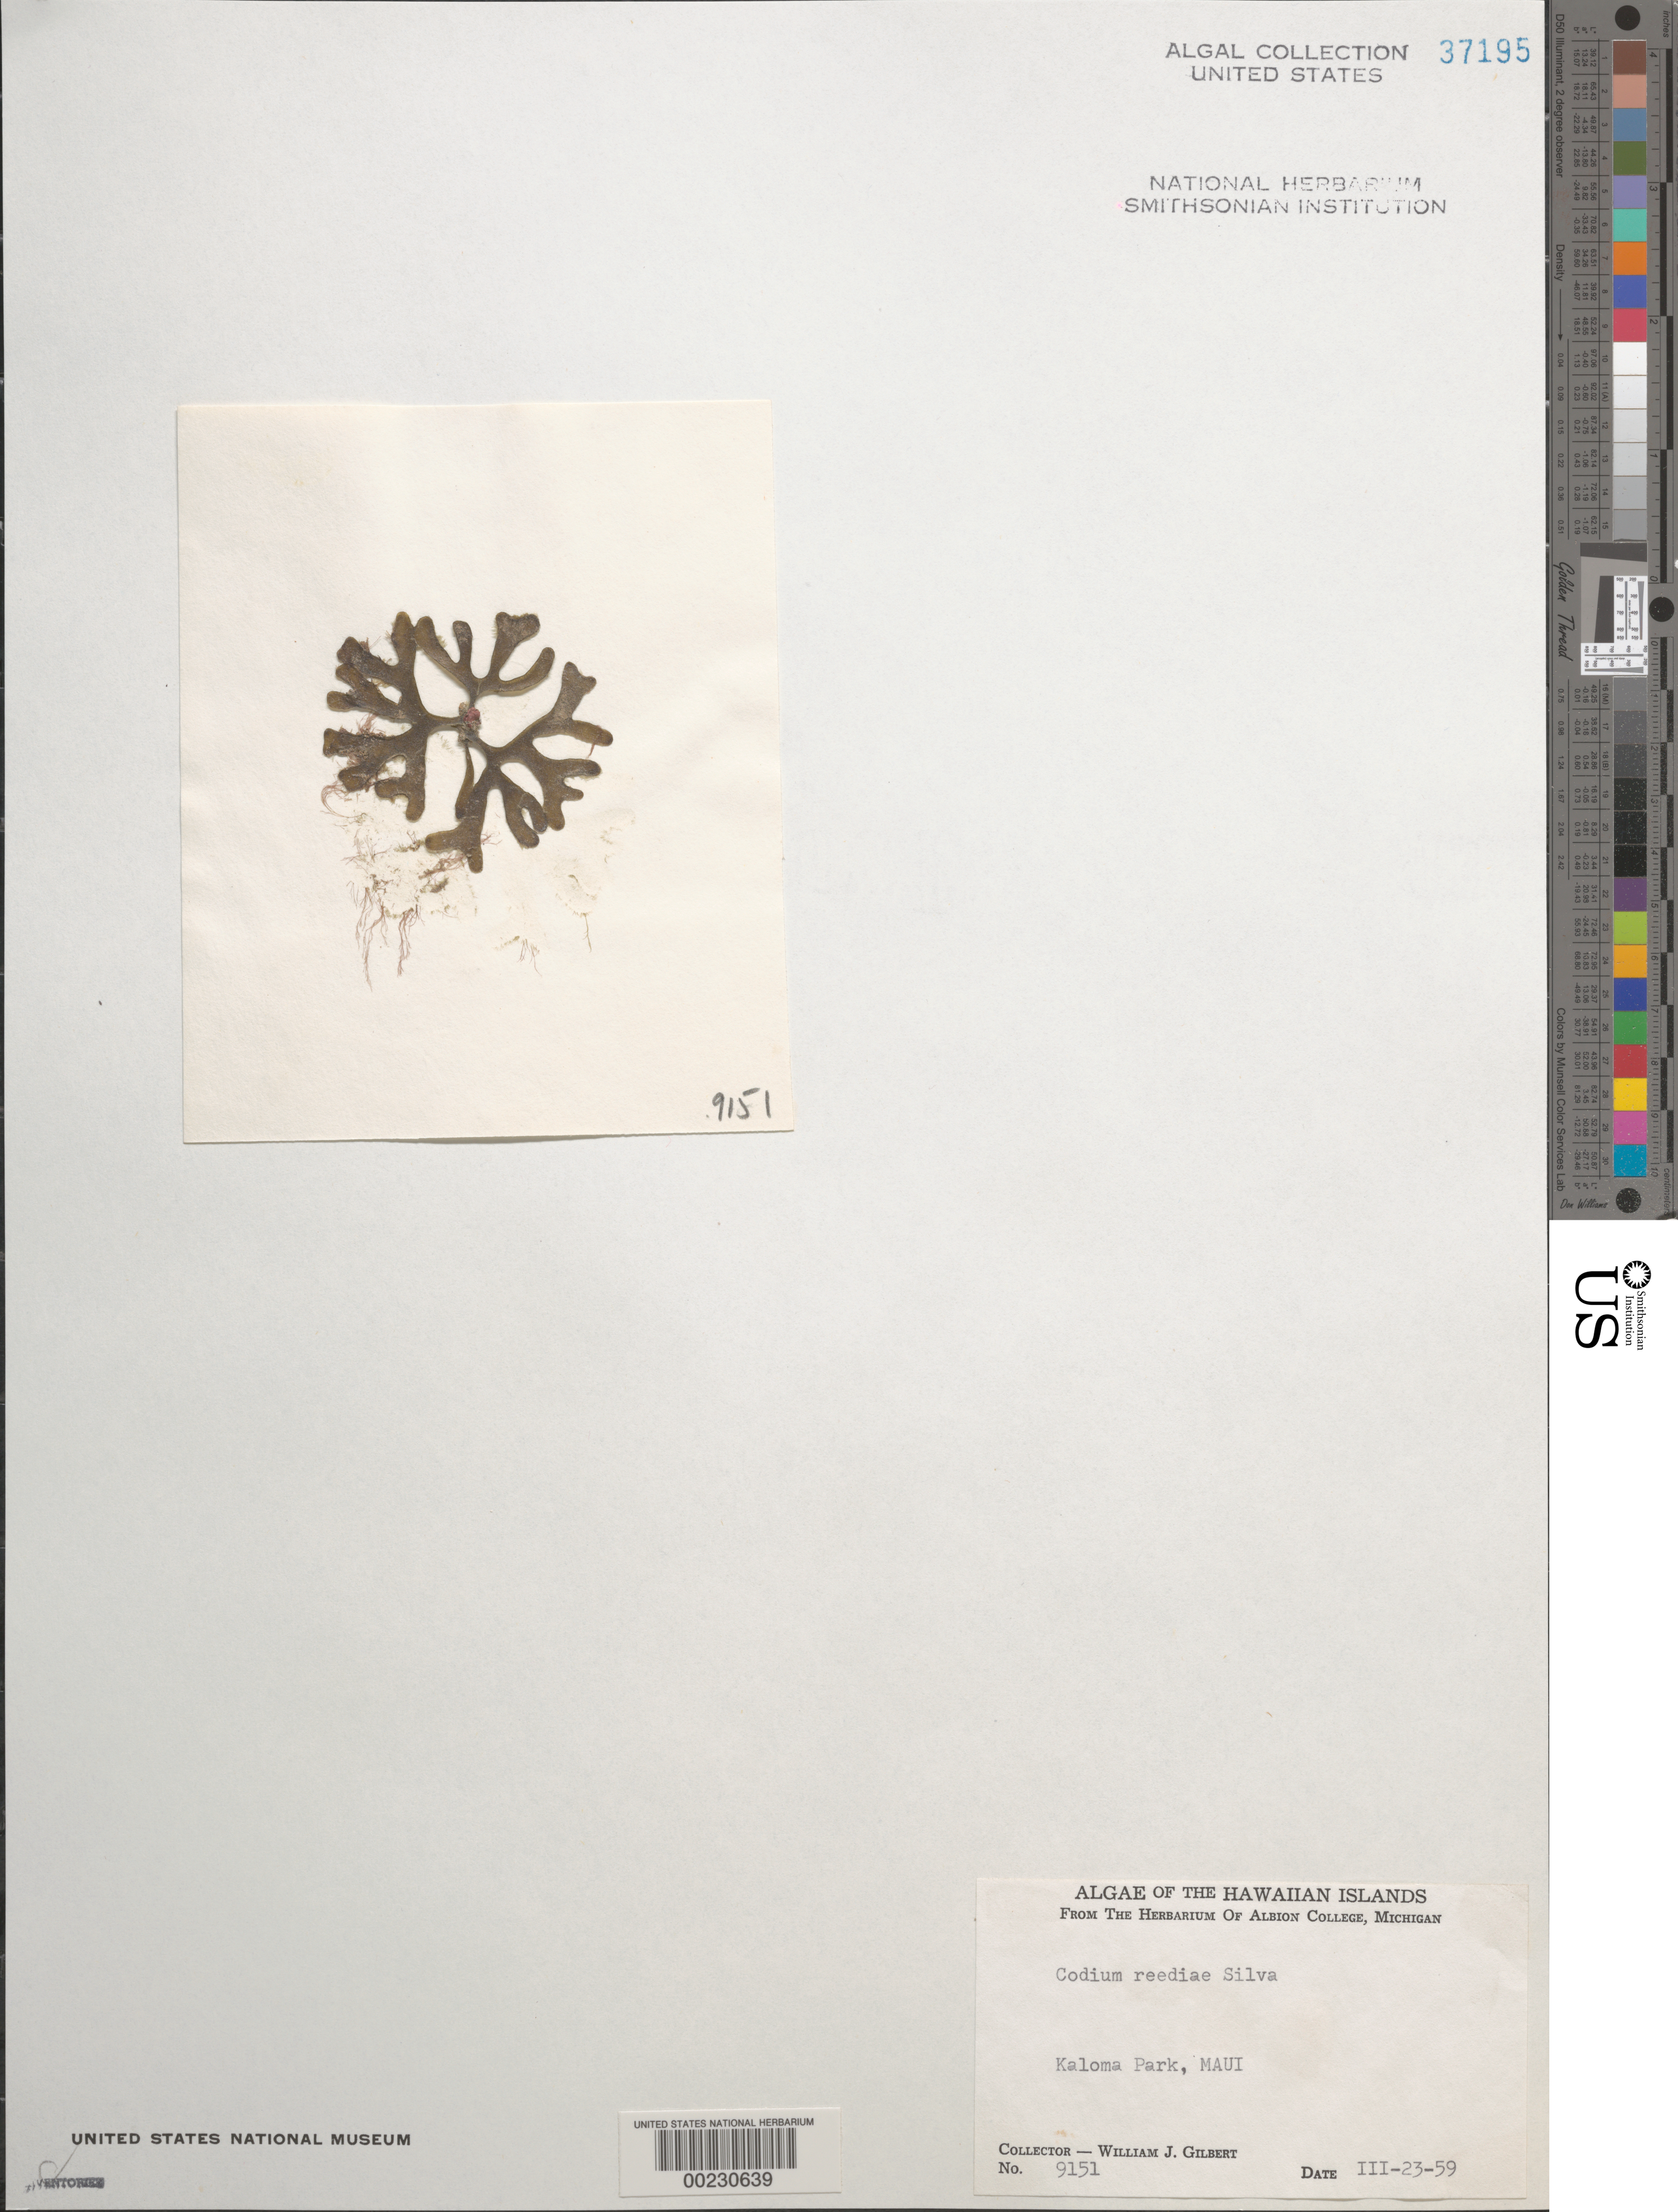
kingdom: Plantae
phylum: Chlorophyta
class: Ulvophyceae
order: Bryopsidales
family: Codiaceae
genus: Codium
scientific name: Codium reediae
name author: P.C. Silva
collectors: W. J. Gilbert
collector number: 9151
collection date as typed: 23 Mar 1959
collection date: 1959-03-23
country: United States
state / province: Hawaii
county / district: Maui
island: Maui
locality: Kalama Park (Koloma Park)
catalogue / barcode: US 37195